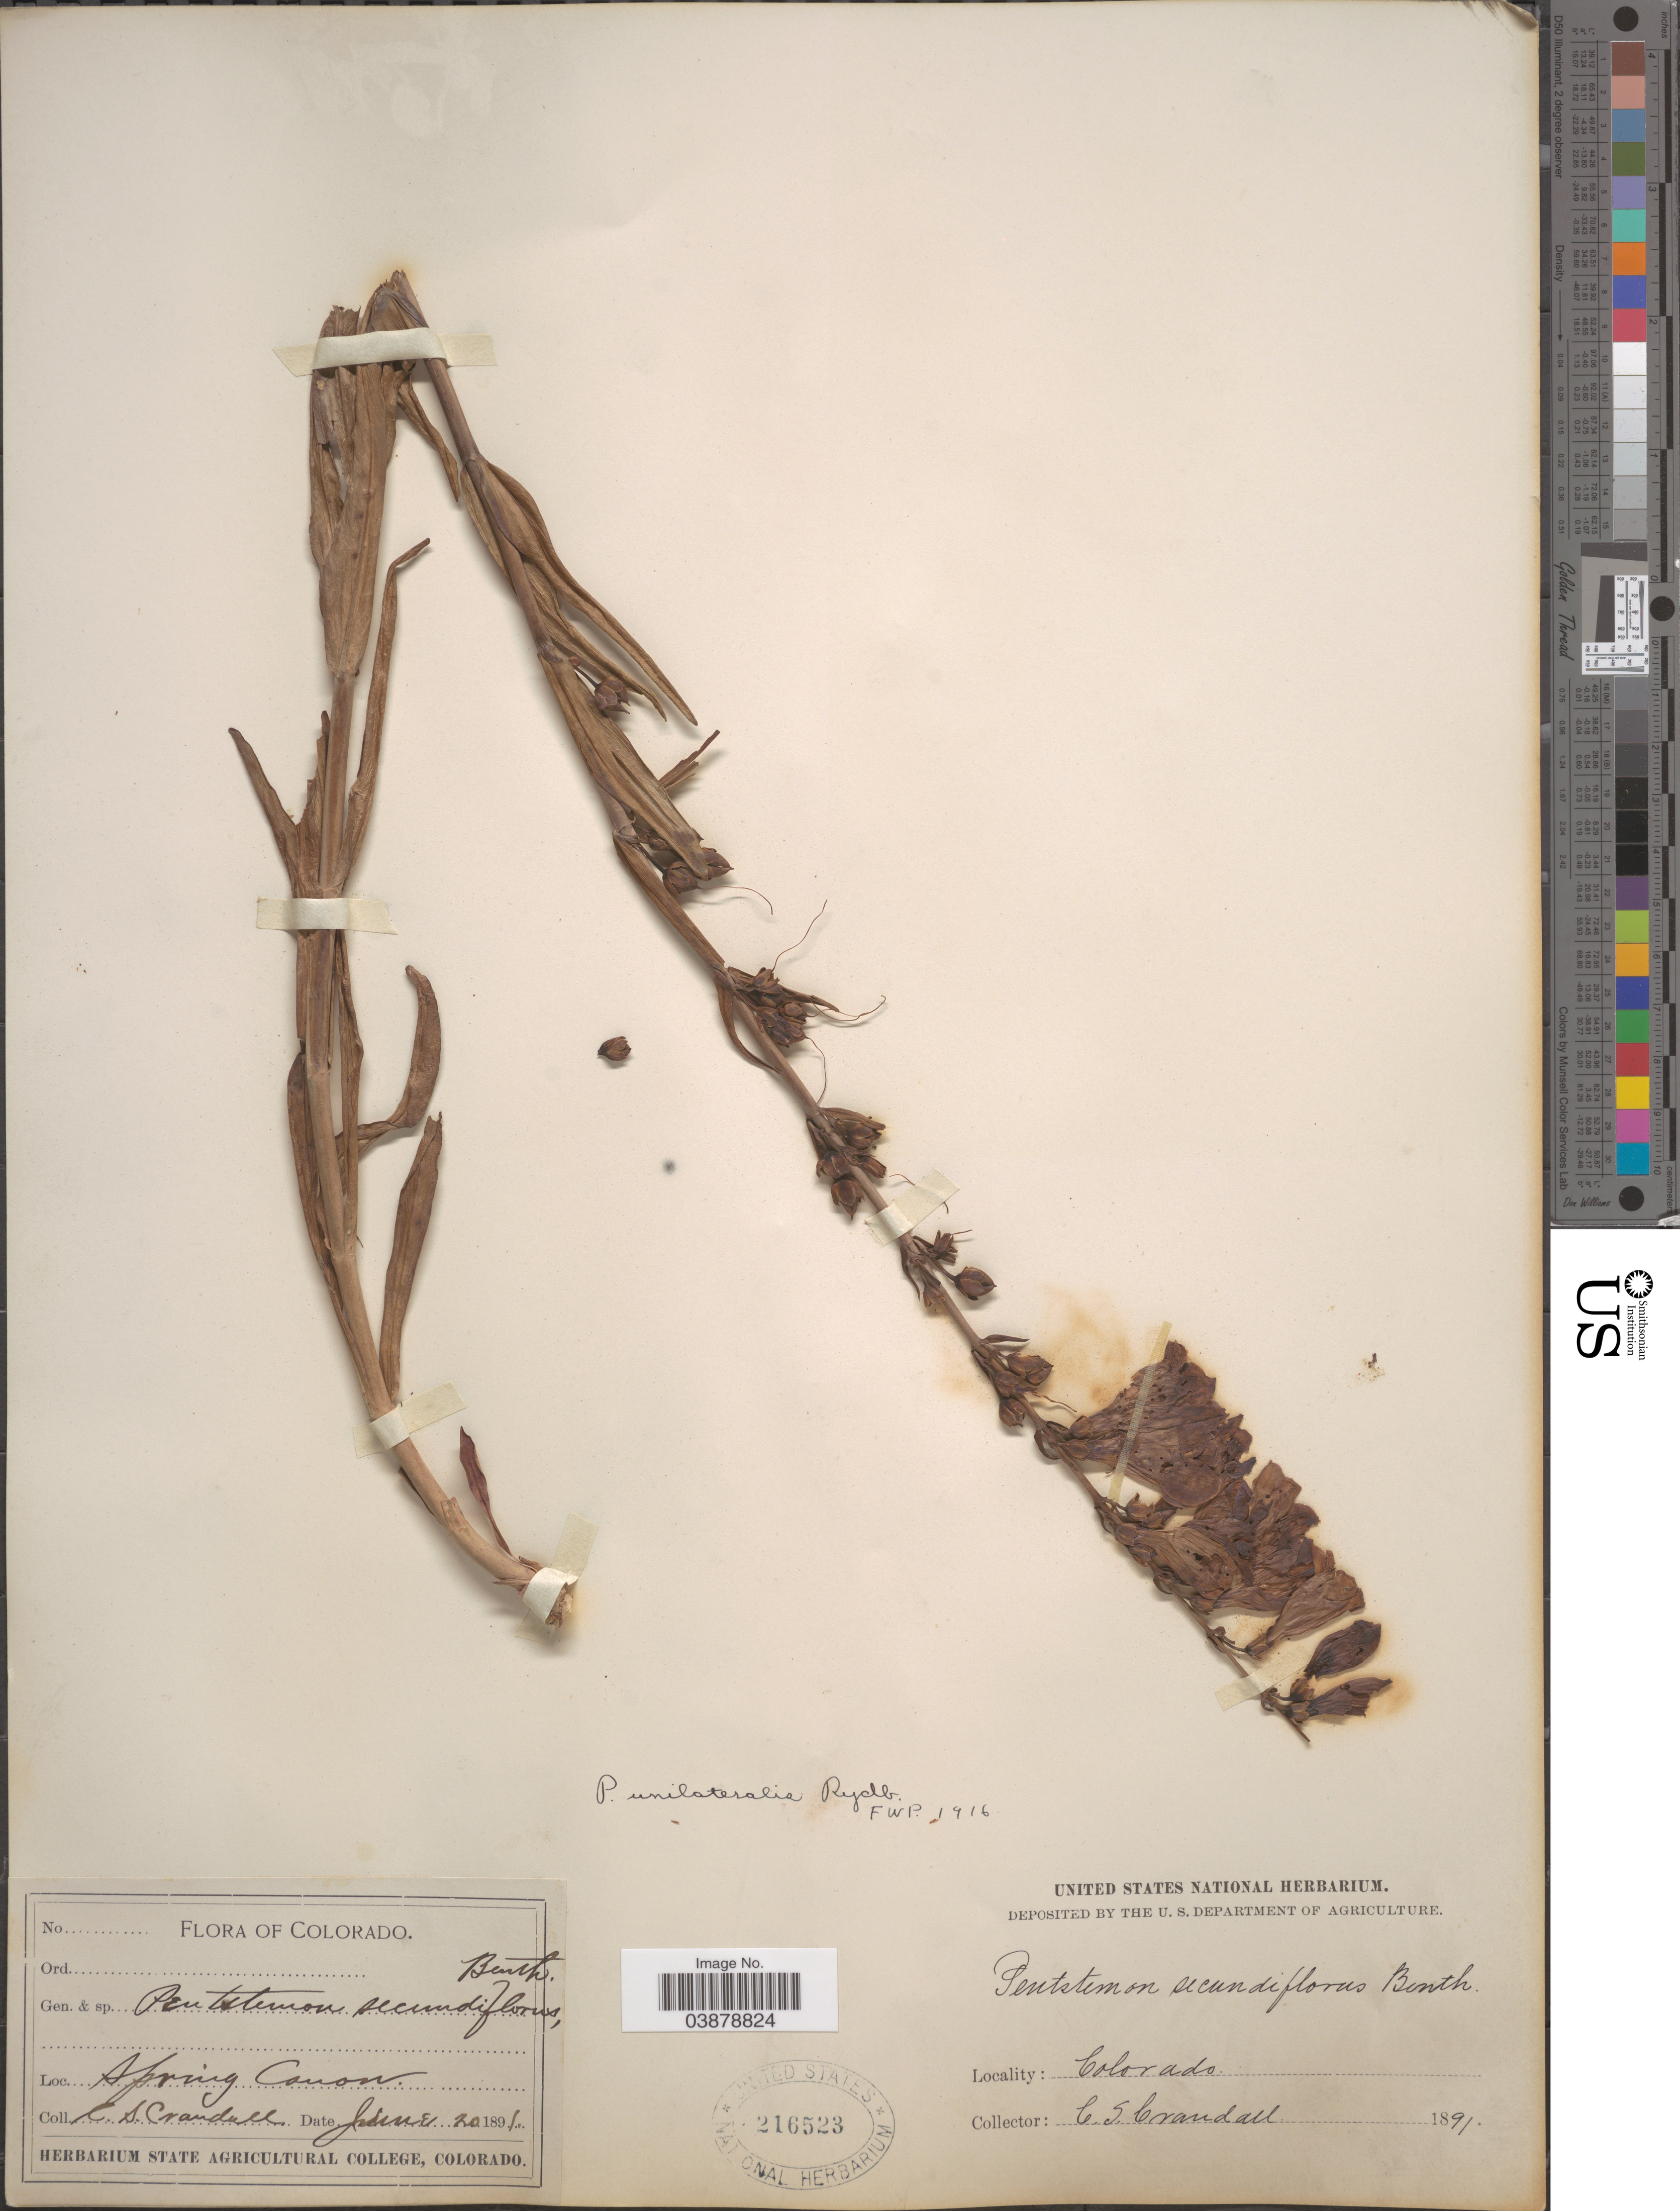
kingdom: Plantae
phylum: Tracheophyta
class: Magnoliopsida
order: Lamiales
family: Plantaginaceae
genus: Penstemon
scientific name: Penstemon unilateralis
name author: Rydb.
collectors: C. Crandall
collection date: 1891-06-20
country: United States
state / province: Colorado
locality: Spring Canon.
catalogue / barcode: US 216523